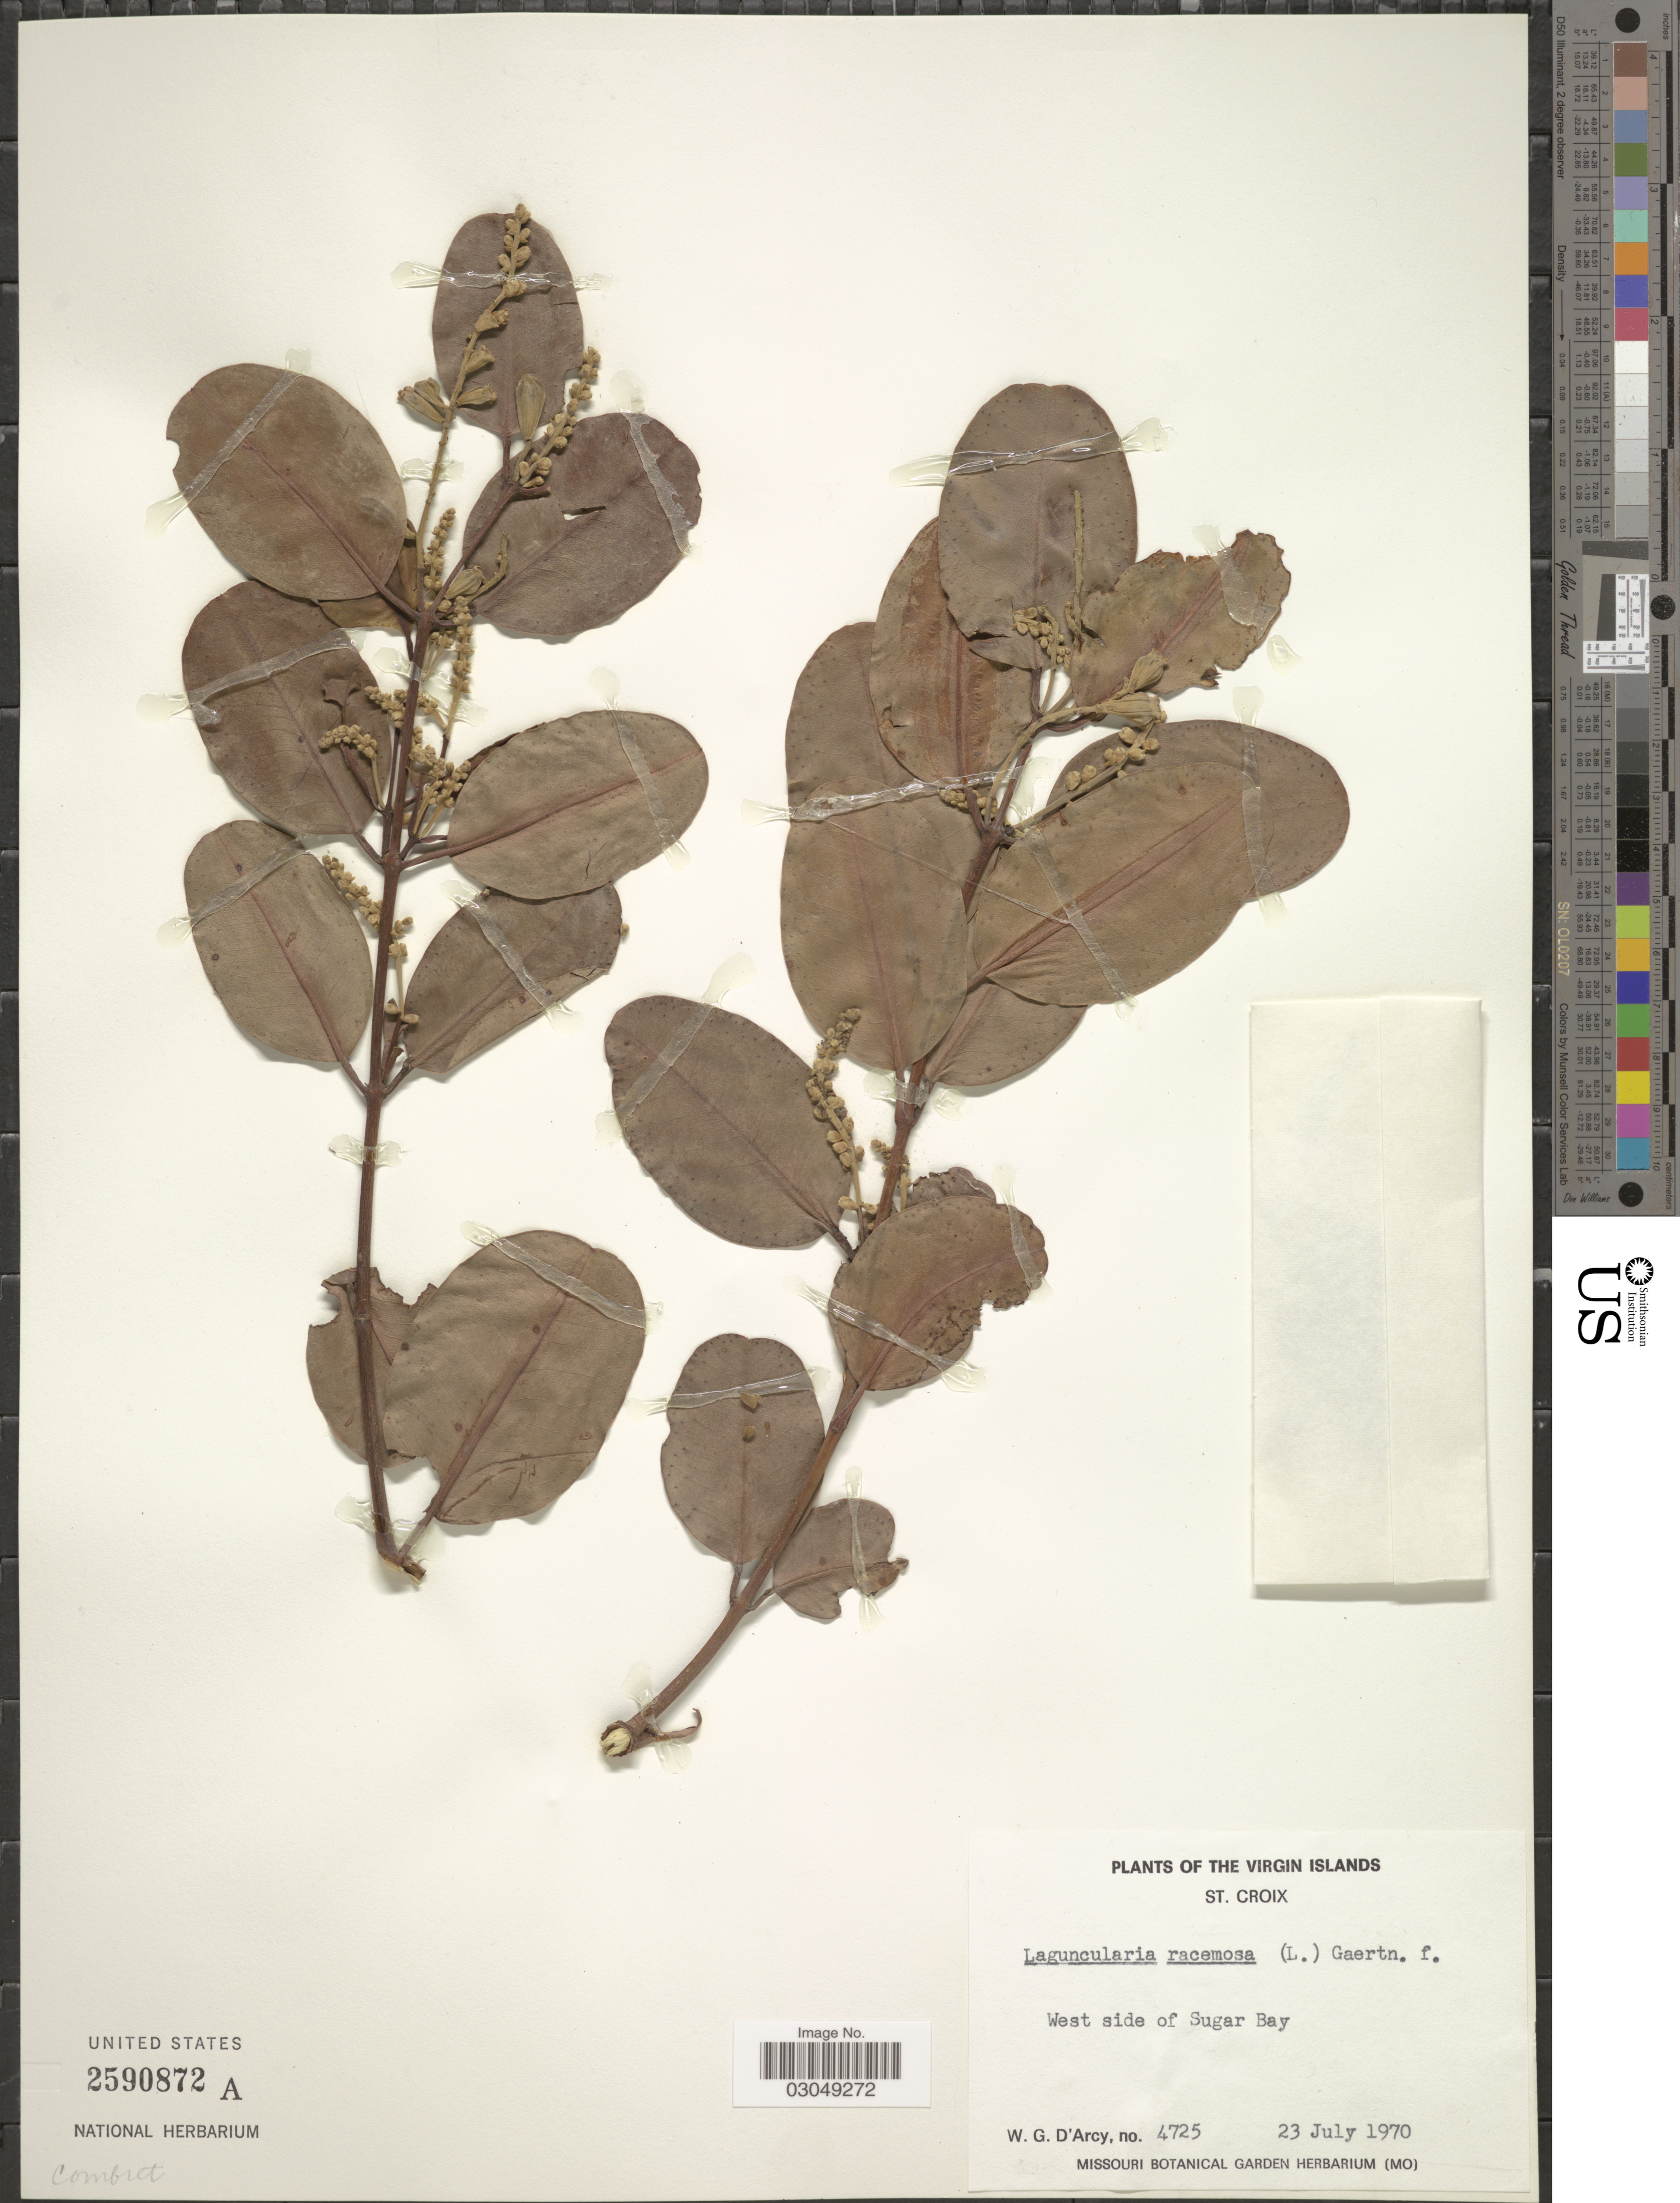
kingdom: Plantae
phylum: Tracheophyta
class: Magnoliopsida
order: Myrtales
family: Combretaceae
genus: Laguncularia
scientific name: Laguncularia racemosa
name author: (L.) C.F. Gaertn.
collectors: W. G. D'Arcy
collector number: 4725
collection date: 1970-07-23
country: U.S. Virgin Islands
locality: The Virgin Islands, St. Croix. West side of Sugar Bay.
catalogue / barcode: US 2590872A